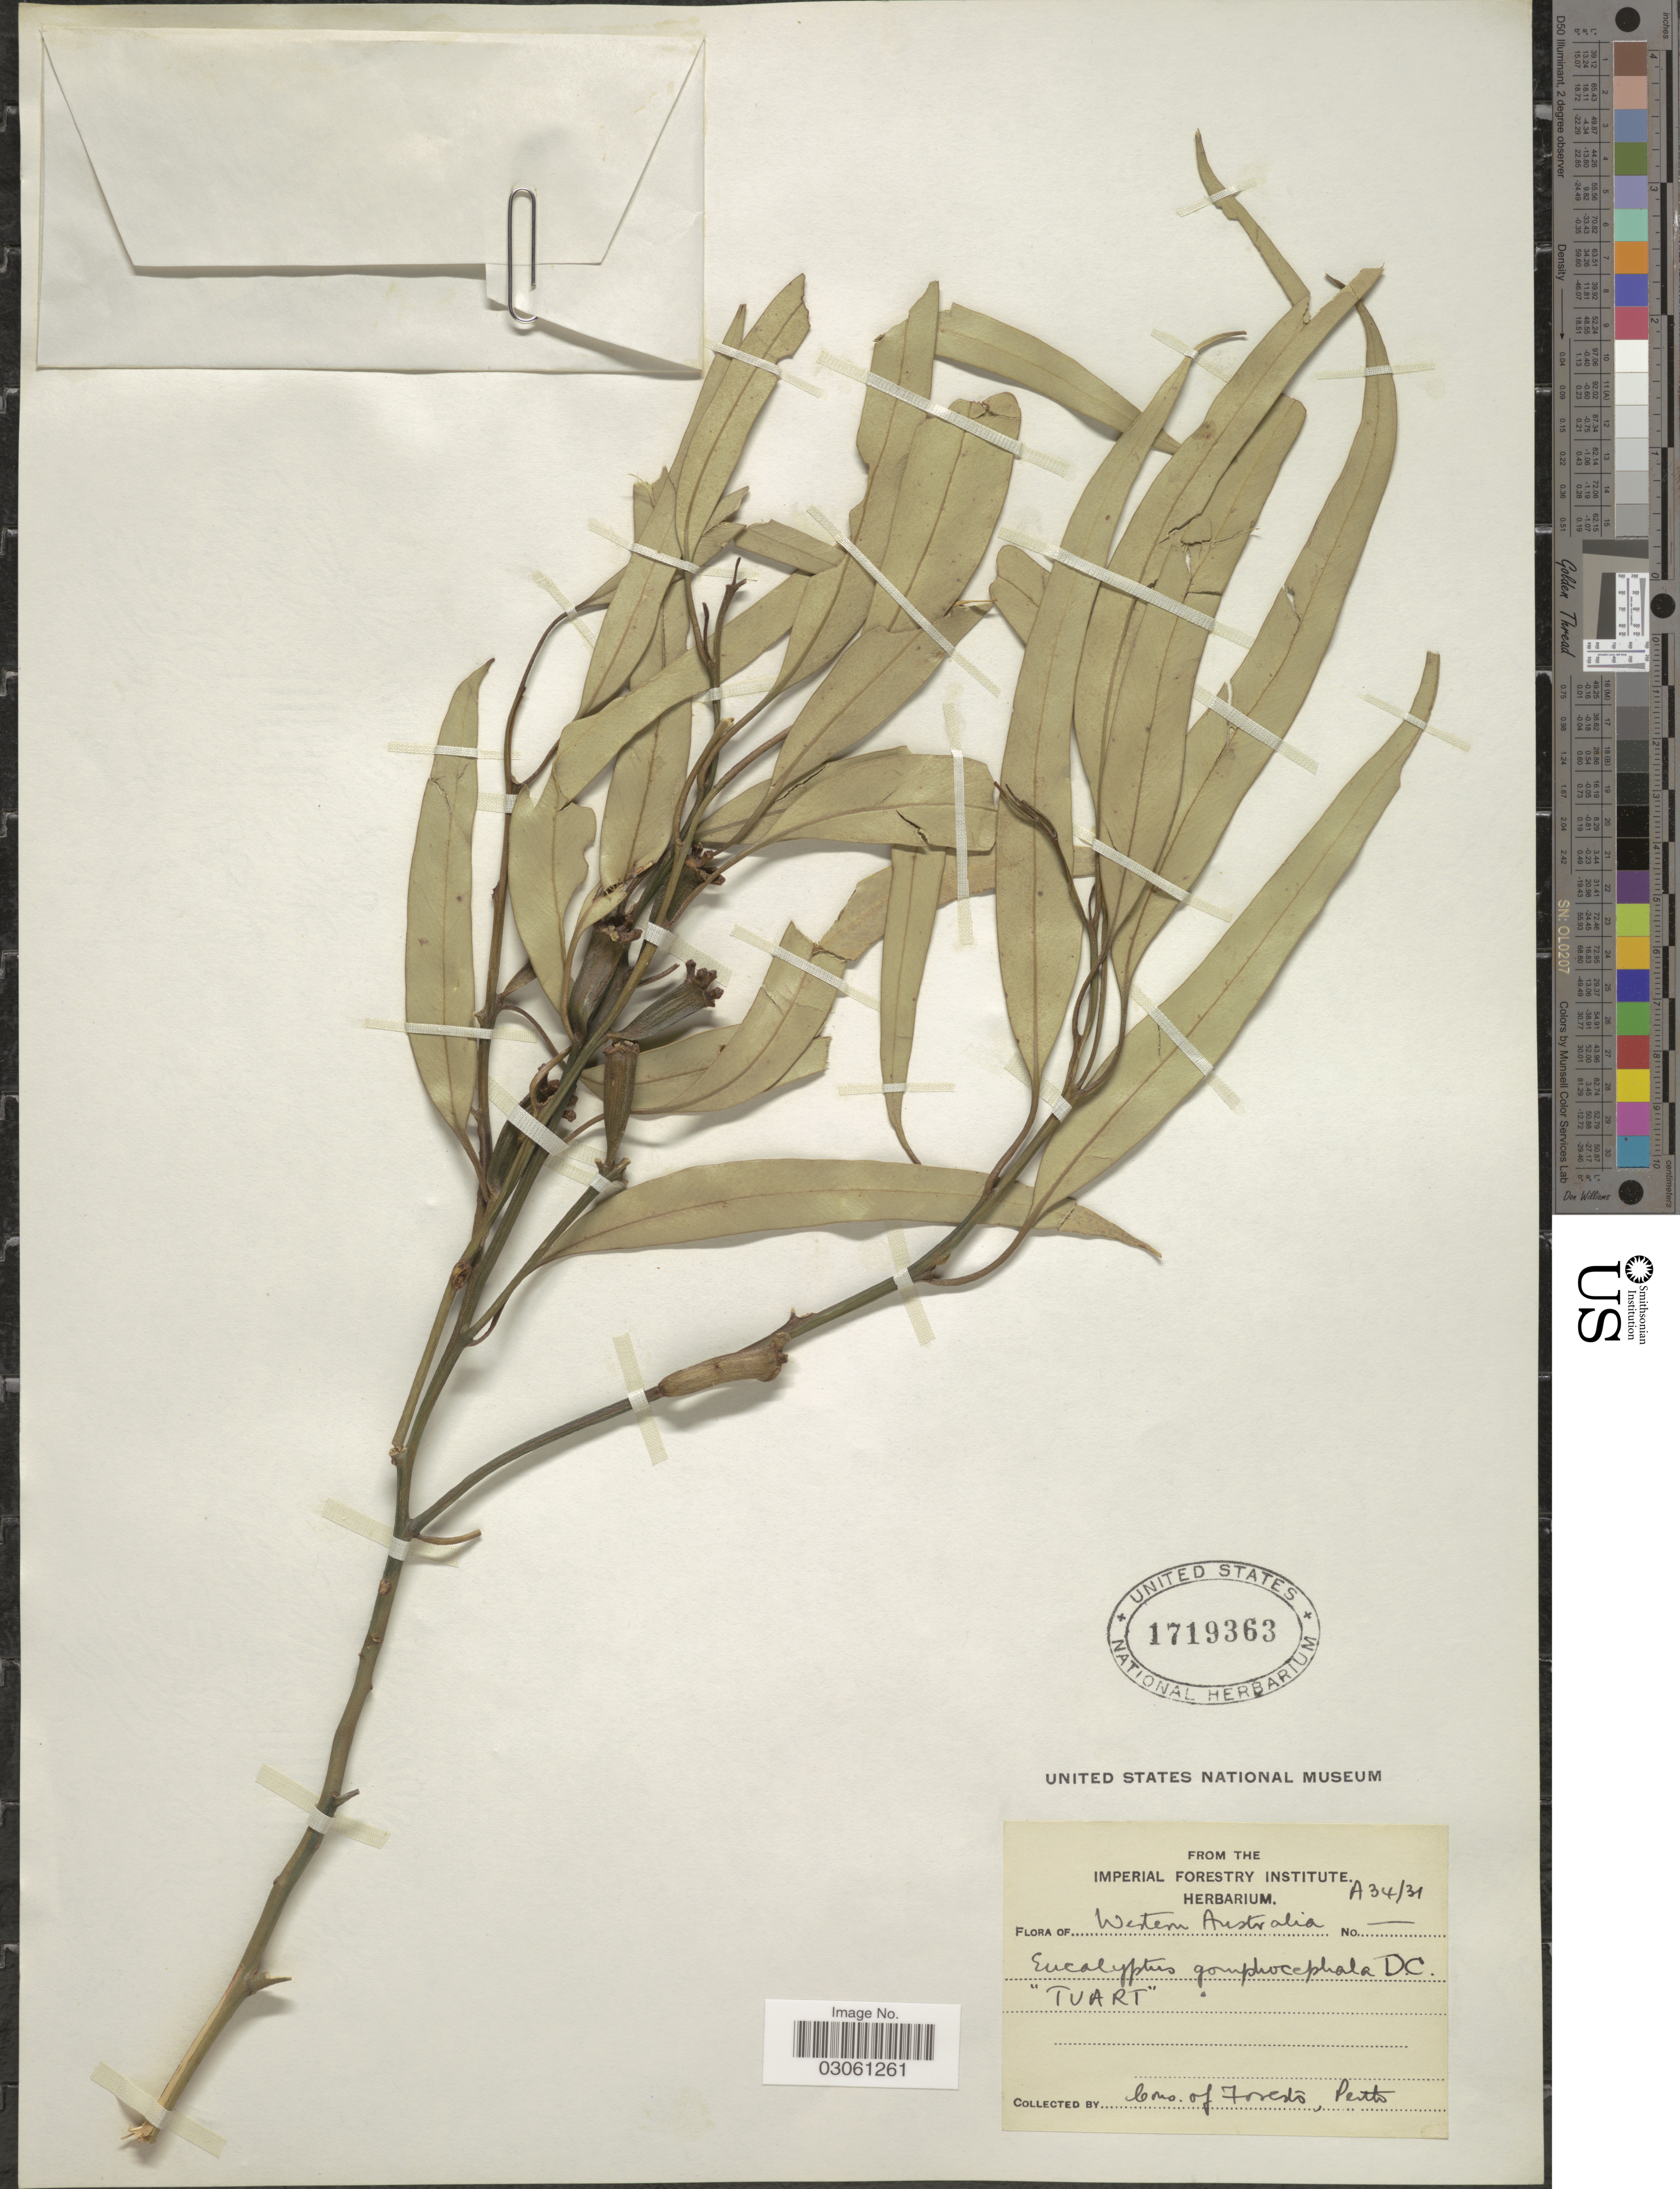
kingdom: Plantae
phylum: Tracheophyta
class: Magnoliopsida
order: Myrtales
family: Myrtaceae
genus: Eucalyptus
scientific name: Eucalyptus gomphocephala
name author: DC.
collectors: Cons. of Forests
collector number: A34/31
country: Australia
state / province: Western Australia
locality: Perth.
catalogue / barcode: US 1719363